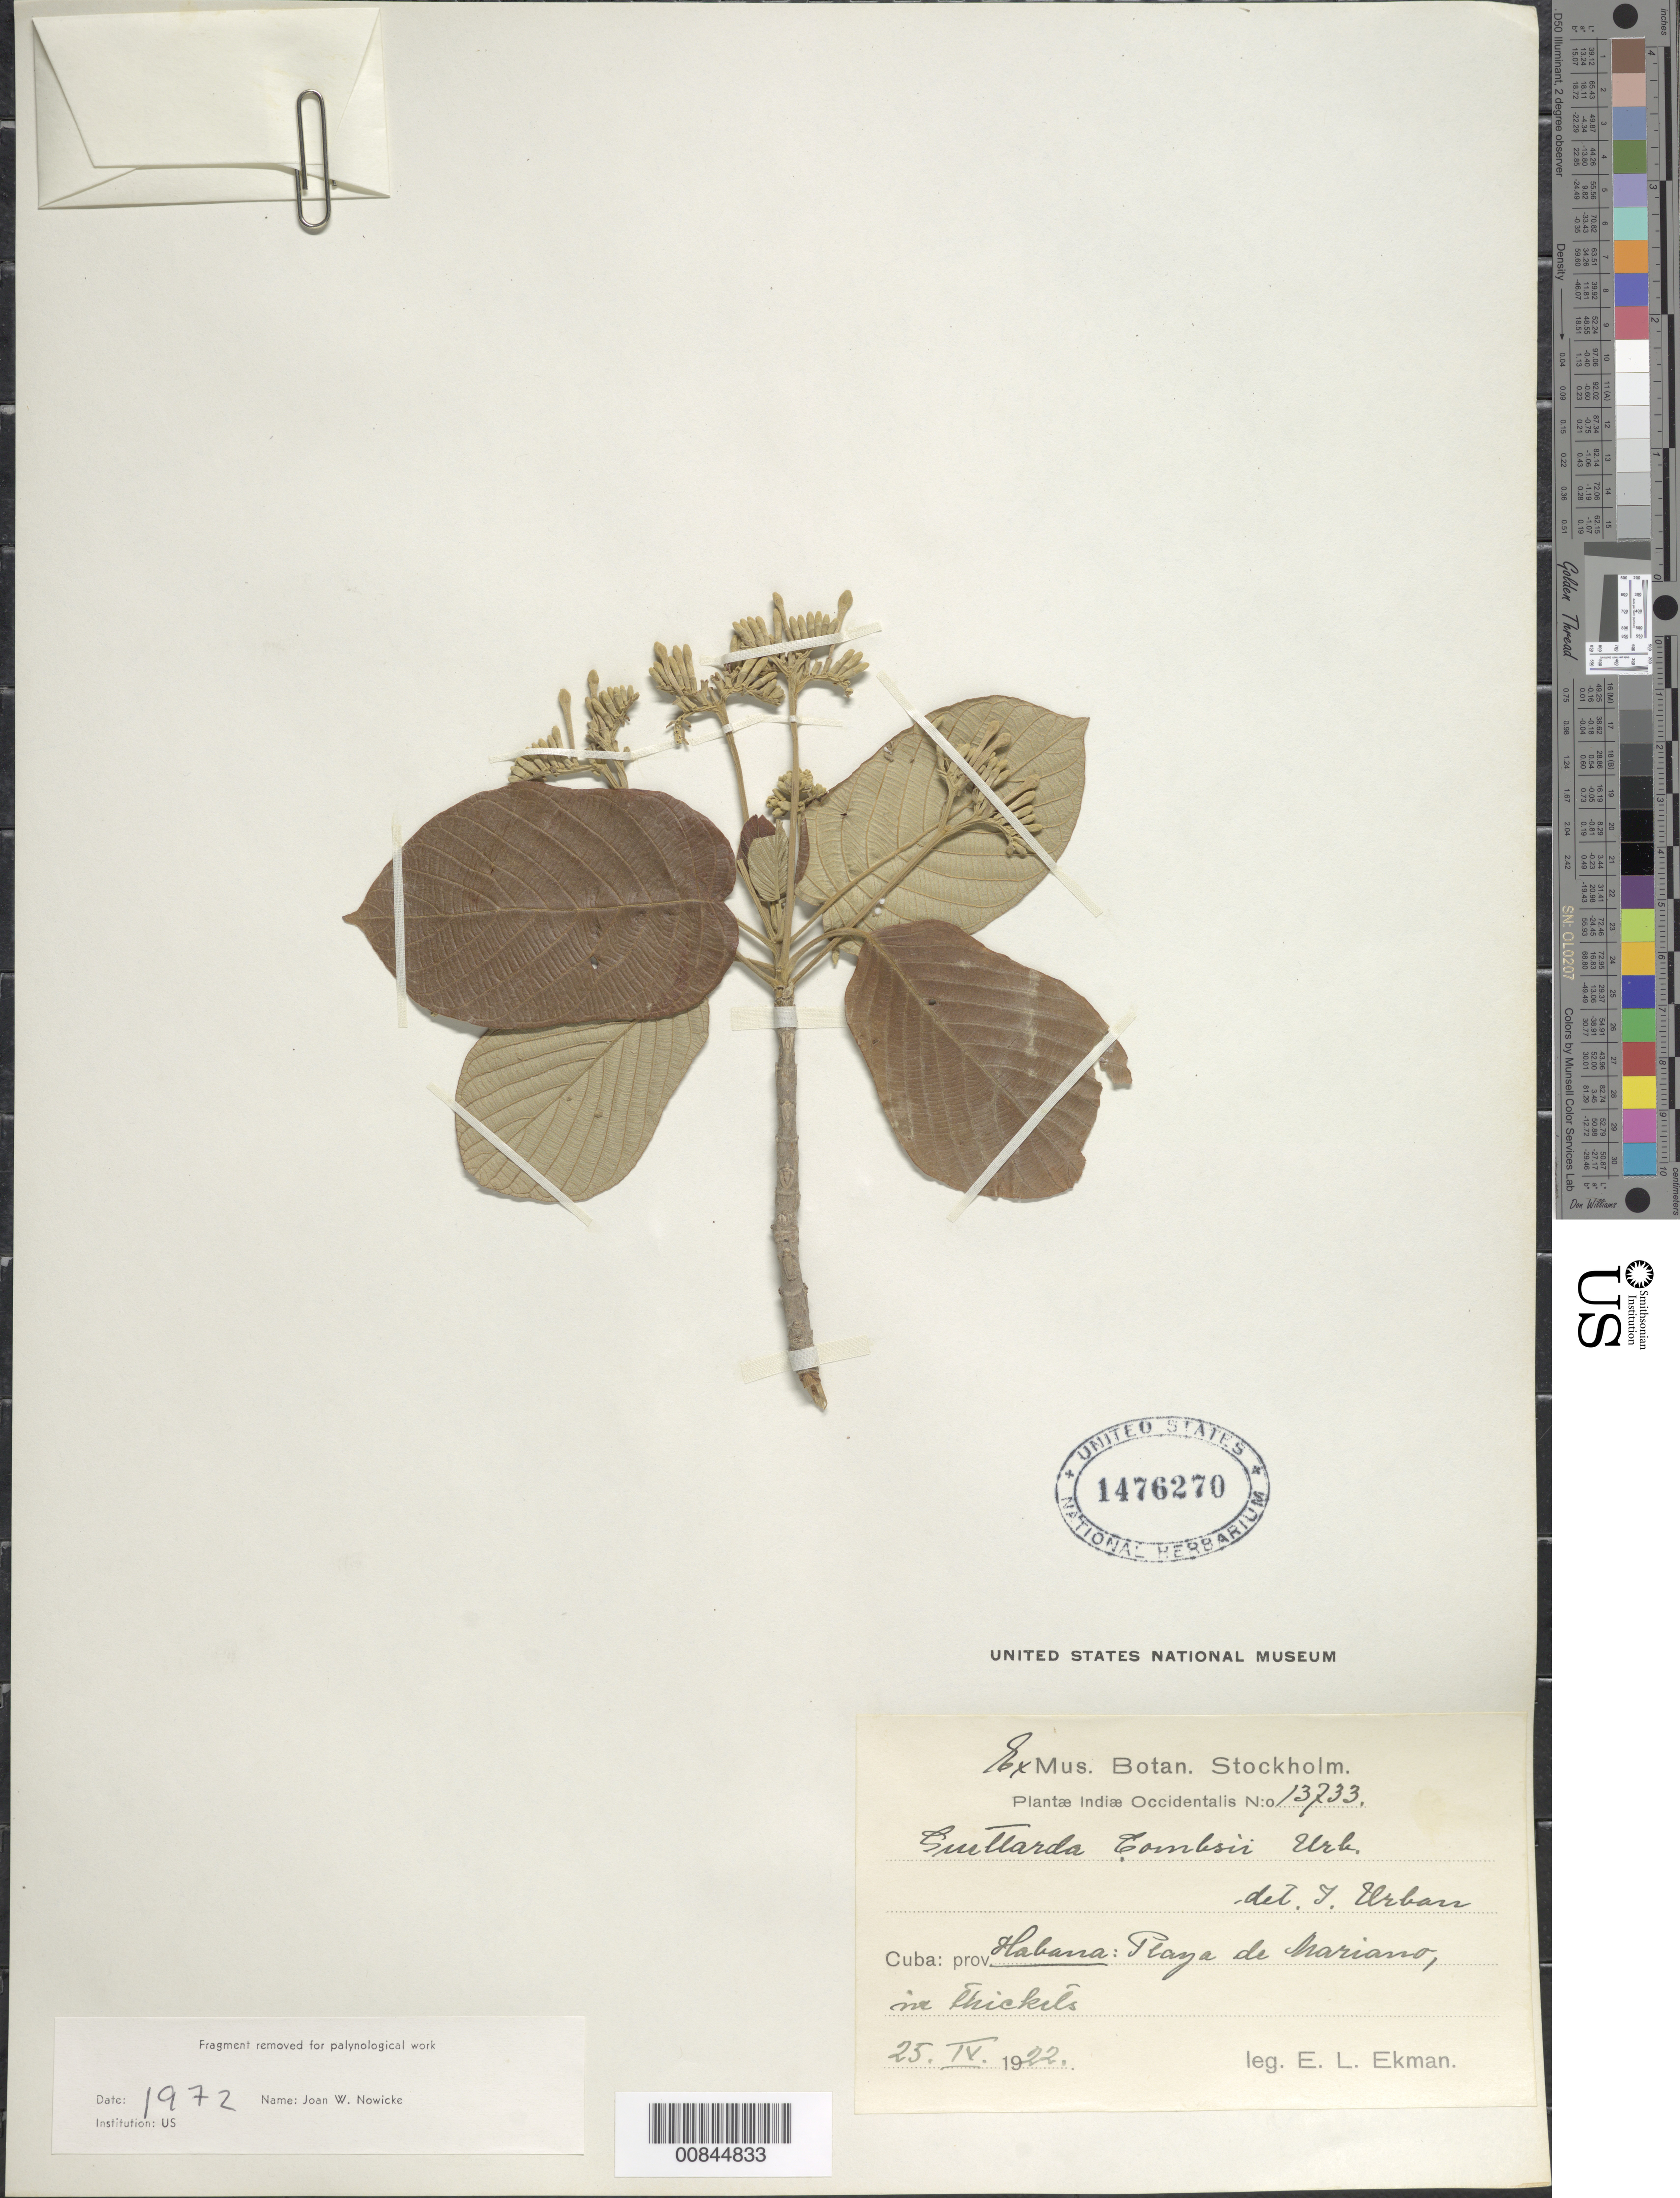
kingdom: Plantae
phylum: Tracheophyta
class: Magnoliopsida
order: Gentianales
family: Rubiaceae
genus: Guettarda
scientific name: Guettarda combsii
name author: Urb.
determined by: Urban, Ignatz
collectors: E. L. Ekman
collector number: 13733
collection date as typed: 25 Apr 1922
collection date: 1922-04-25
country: Cuba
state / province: La Habana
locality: Playa de Mariano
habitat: In thickets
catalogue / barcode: US 1476270